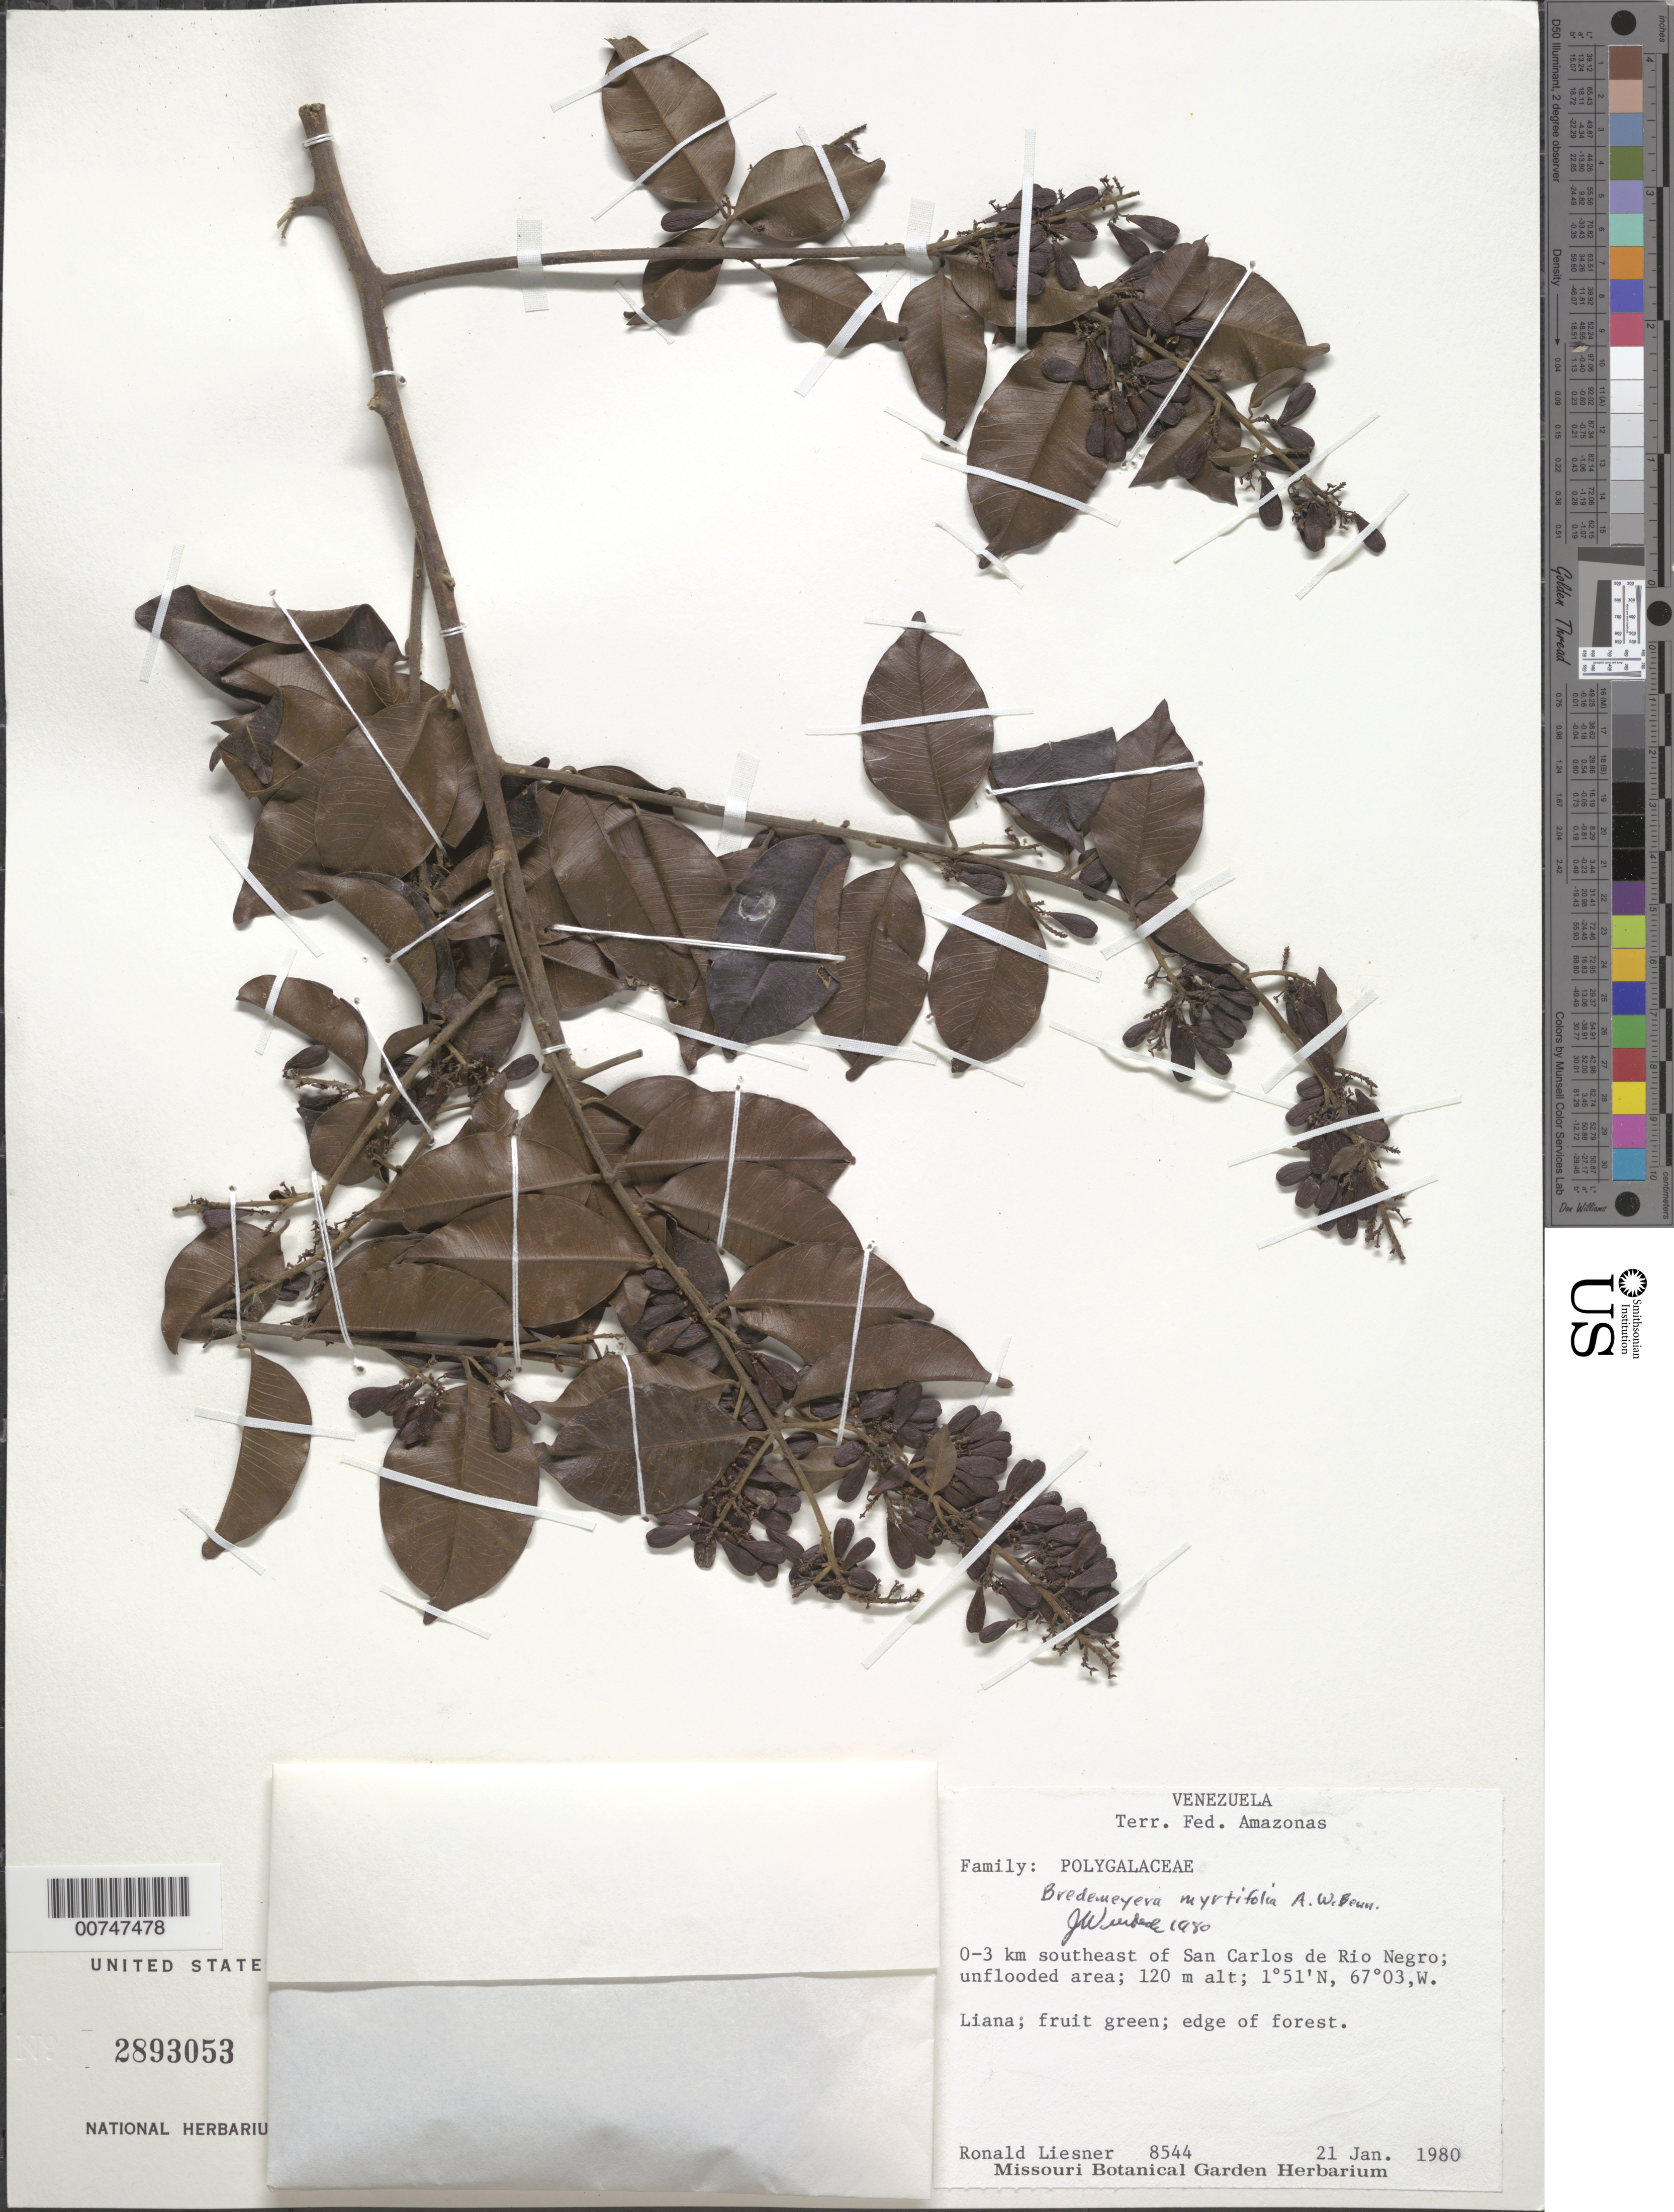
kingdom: Plantae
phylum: Tracheophyta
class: Magnoliopsida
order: Fabales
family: Polygalaceae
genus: Bredemeyera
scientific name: Bredemeyera myrtifolia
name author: A.W. Benn.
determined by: Wurdack, John J., (US), US (UNITED STATES)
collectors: R. L. Liesner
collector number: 8544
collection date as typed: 21-Jan-80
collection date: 1980-01-21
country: Venezuela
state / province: Amazonas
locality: San Carlos de Río Negro, 0-3 km SE of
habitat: Edge of forest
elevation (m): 120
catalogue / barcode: US 2893053